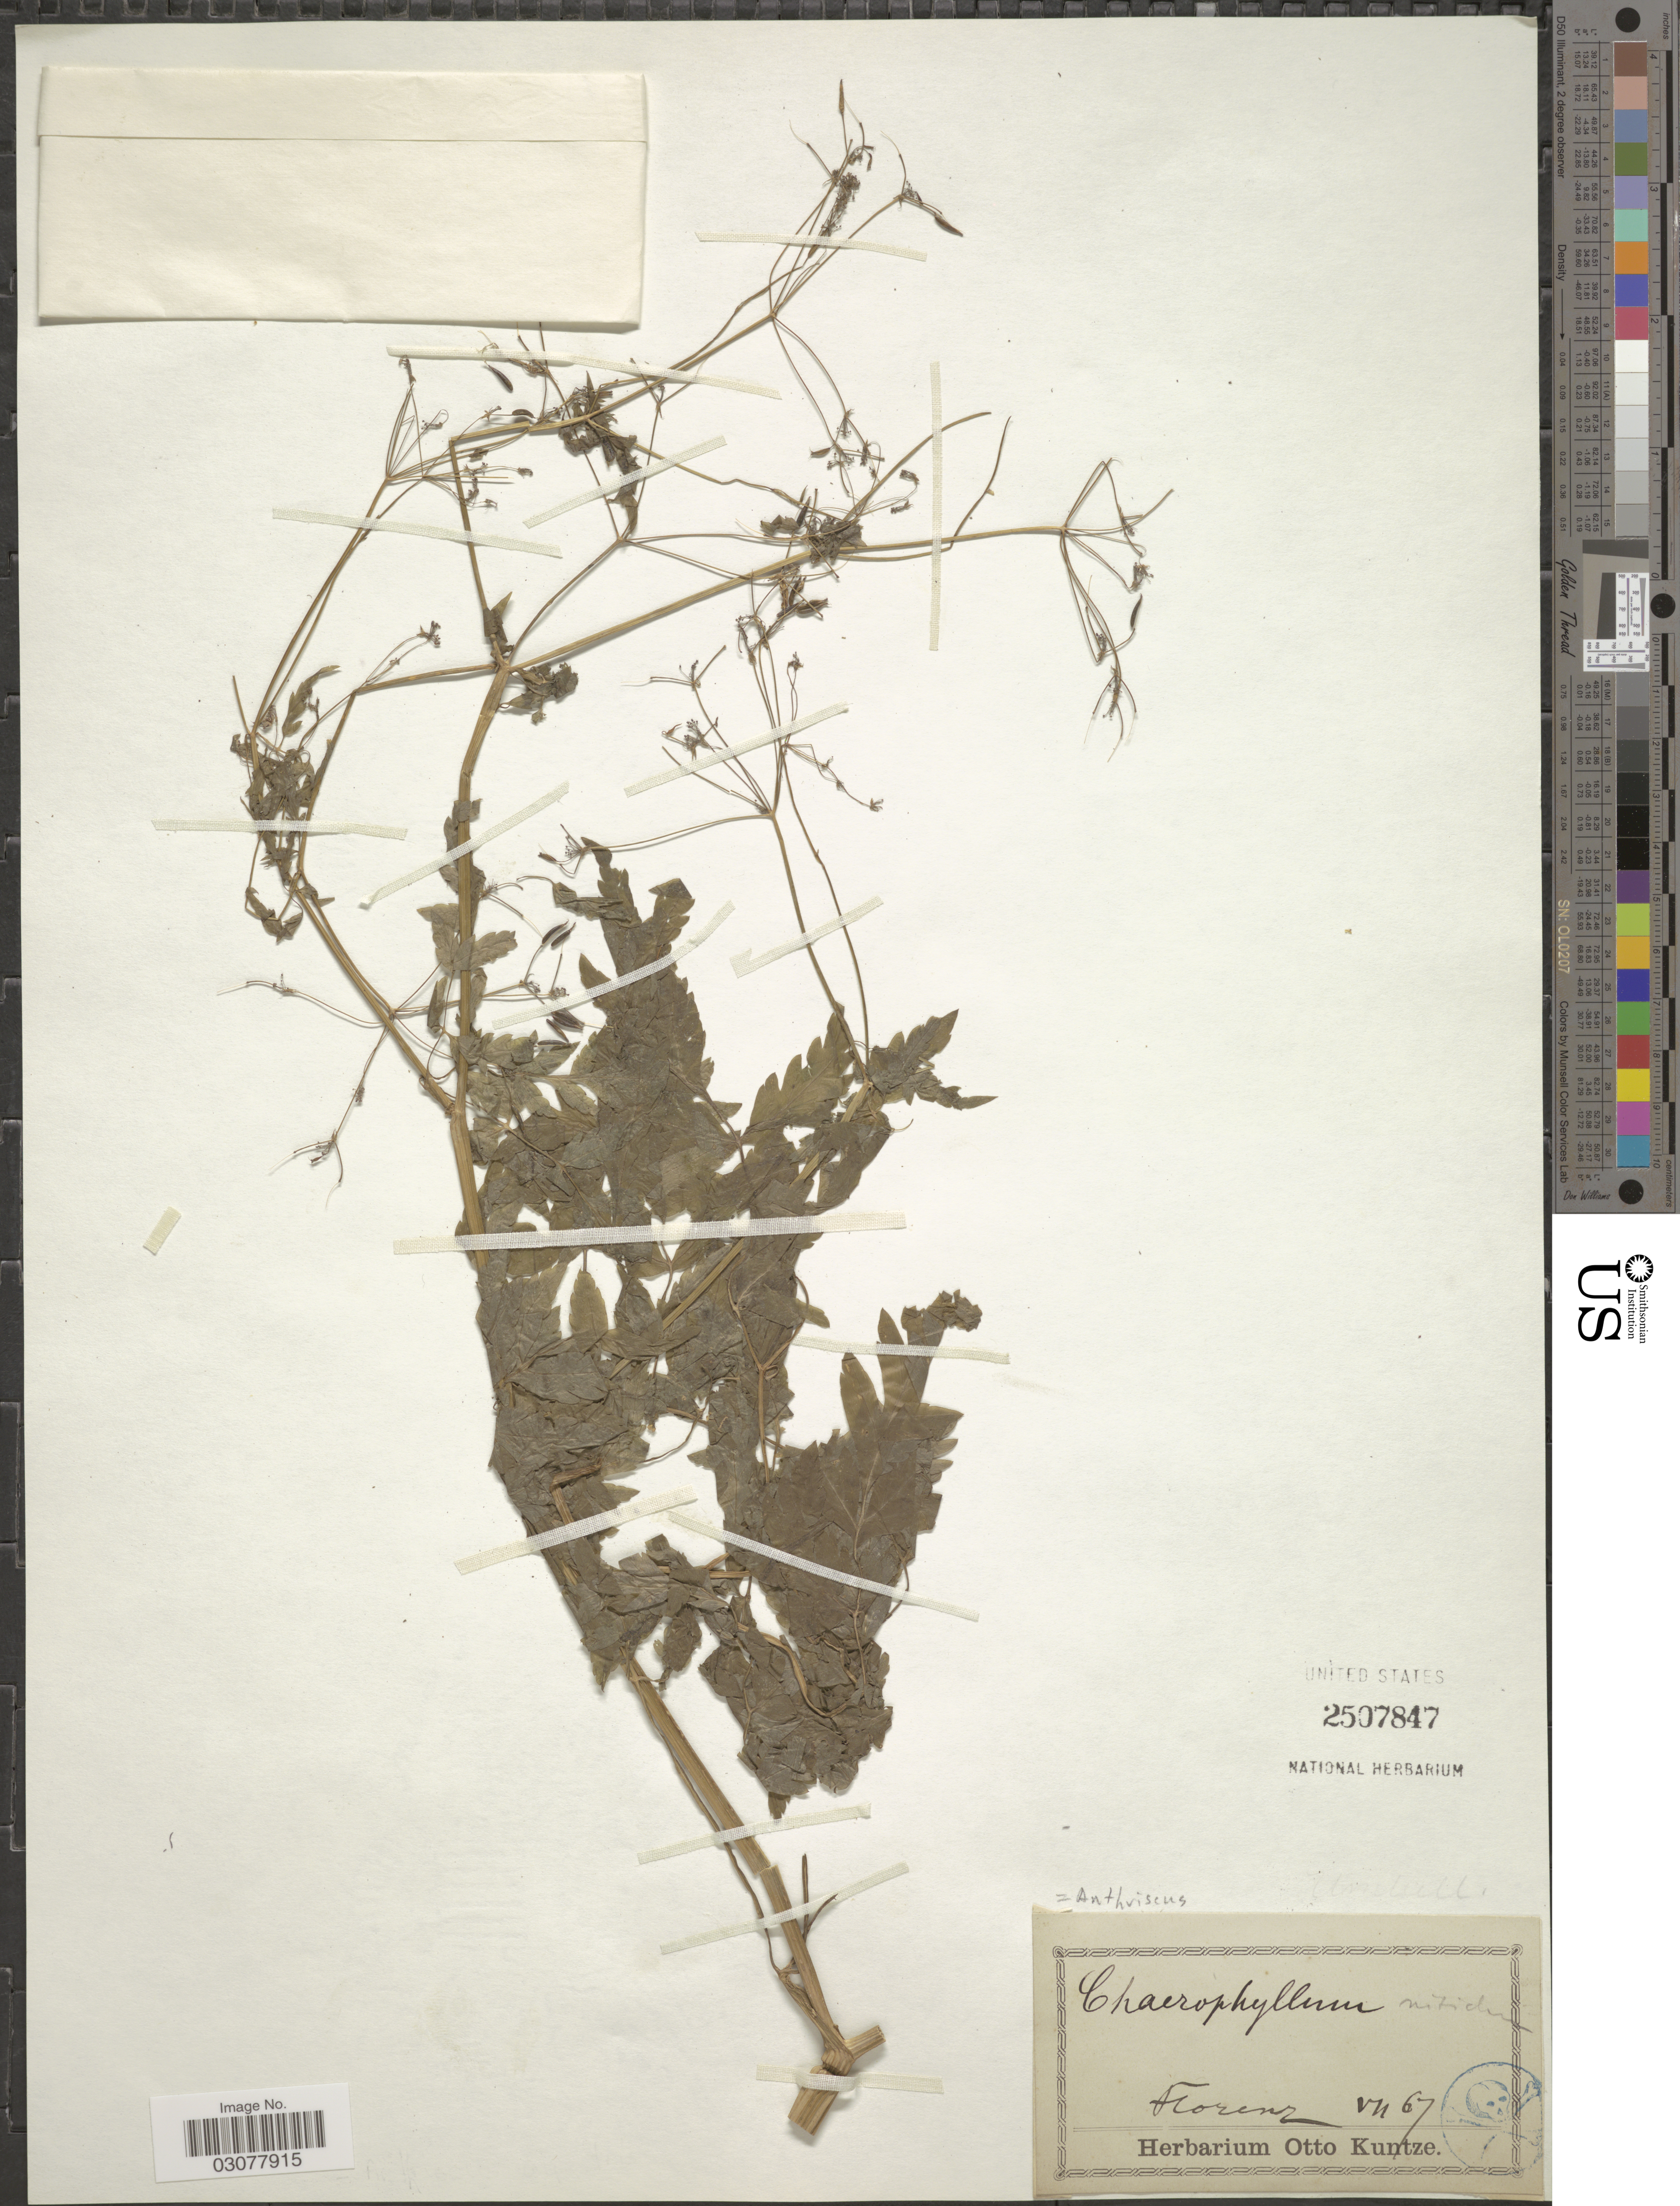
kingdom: Plantae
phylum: Tracheophyta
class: Magnoliopsida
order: Apiales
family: Apiaceae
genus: Anthriscus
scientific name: Anthriscus nitidus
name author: (Wahlenb.) Garcke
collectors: Florenz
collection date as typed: Transcribed d/m/y: /7/67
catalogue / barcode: US 2507847